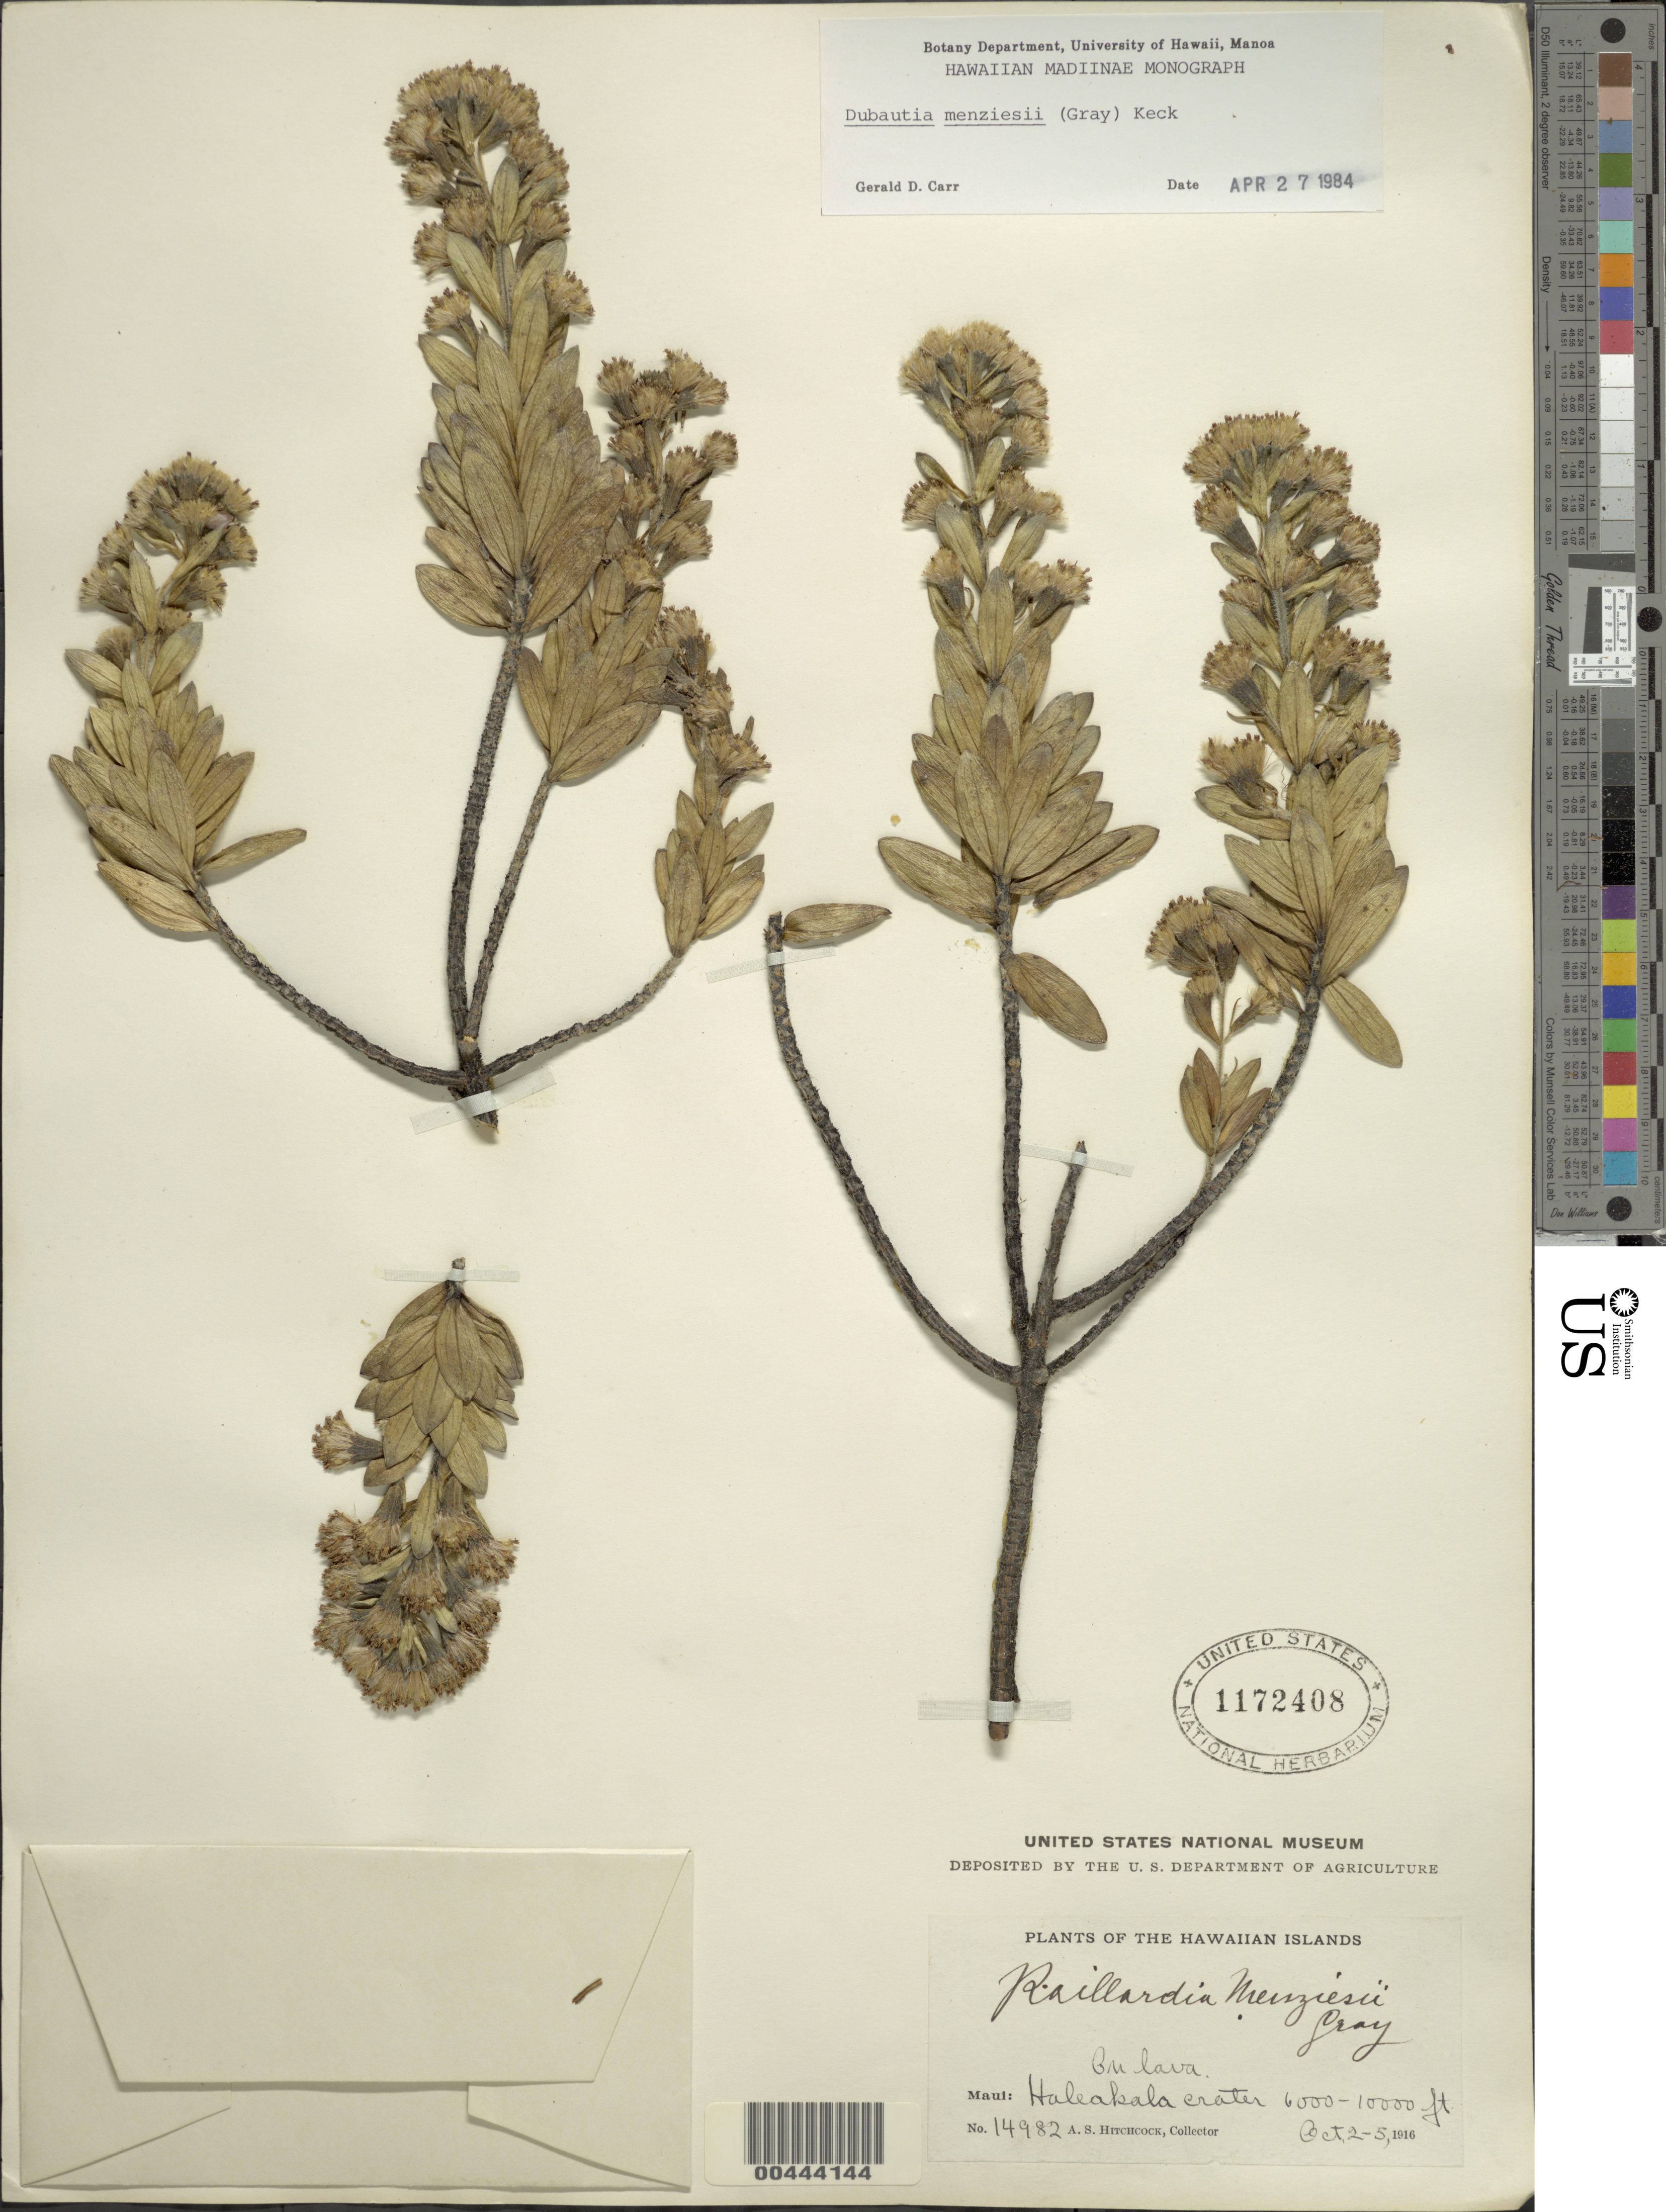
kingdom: Plantae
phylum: Tracheophyta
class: Magnoliopsida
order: Asterales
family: Asteraceae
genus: Dubautia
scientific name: Dubautia menziesii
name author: (A. Gray) D.D. Keck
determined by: Carr, G. D.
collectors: A. S. Hitchcock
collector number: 14982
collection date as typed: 2 Oct 1916 to 5 Oct 1916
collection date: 1916-10-02/1916-10-05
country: United States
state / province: Hawaii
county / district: Maui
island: Maui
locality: Haleakala Crater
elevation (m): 1829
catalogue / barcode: US 1172408